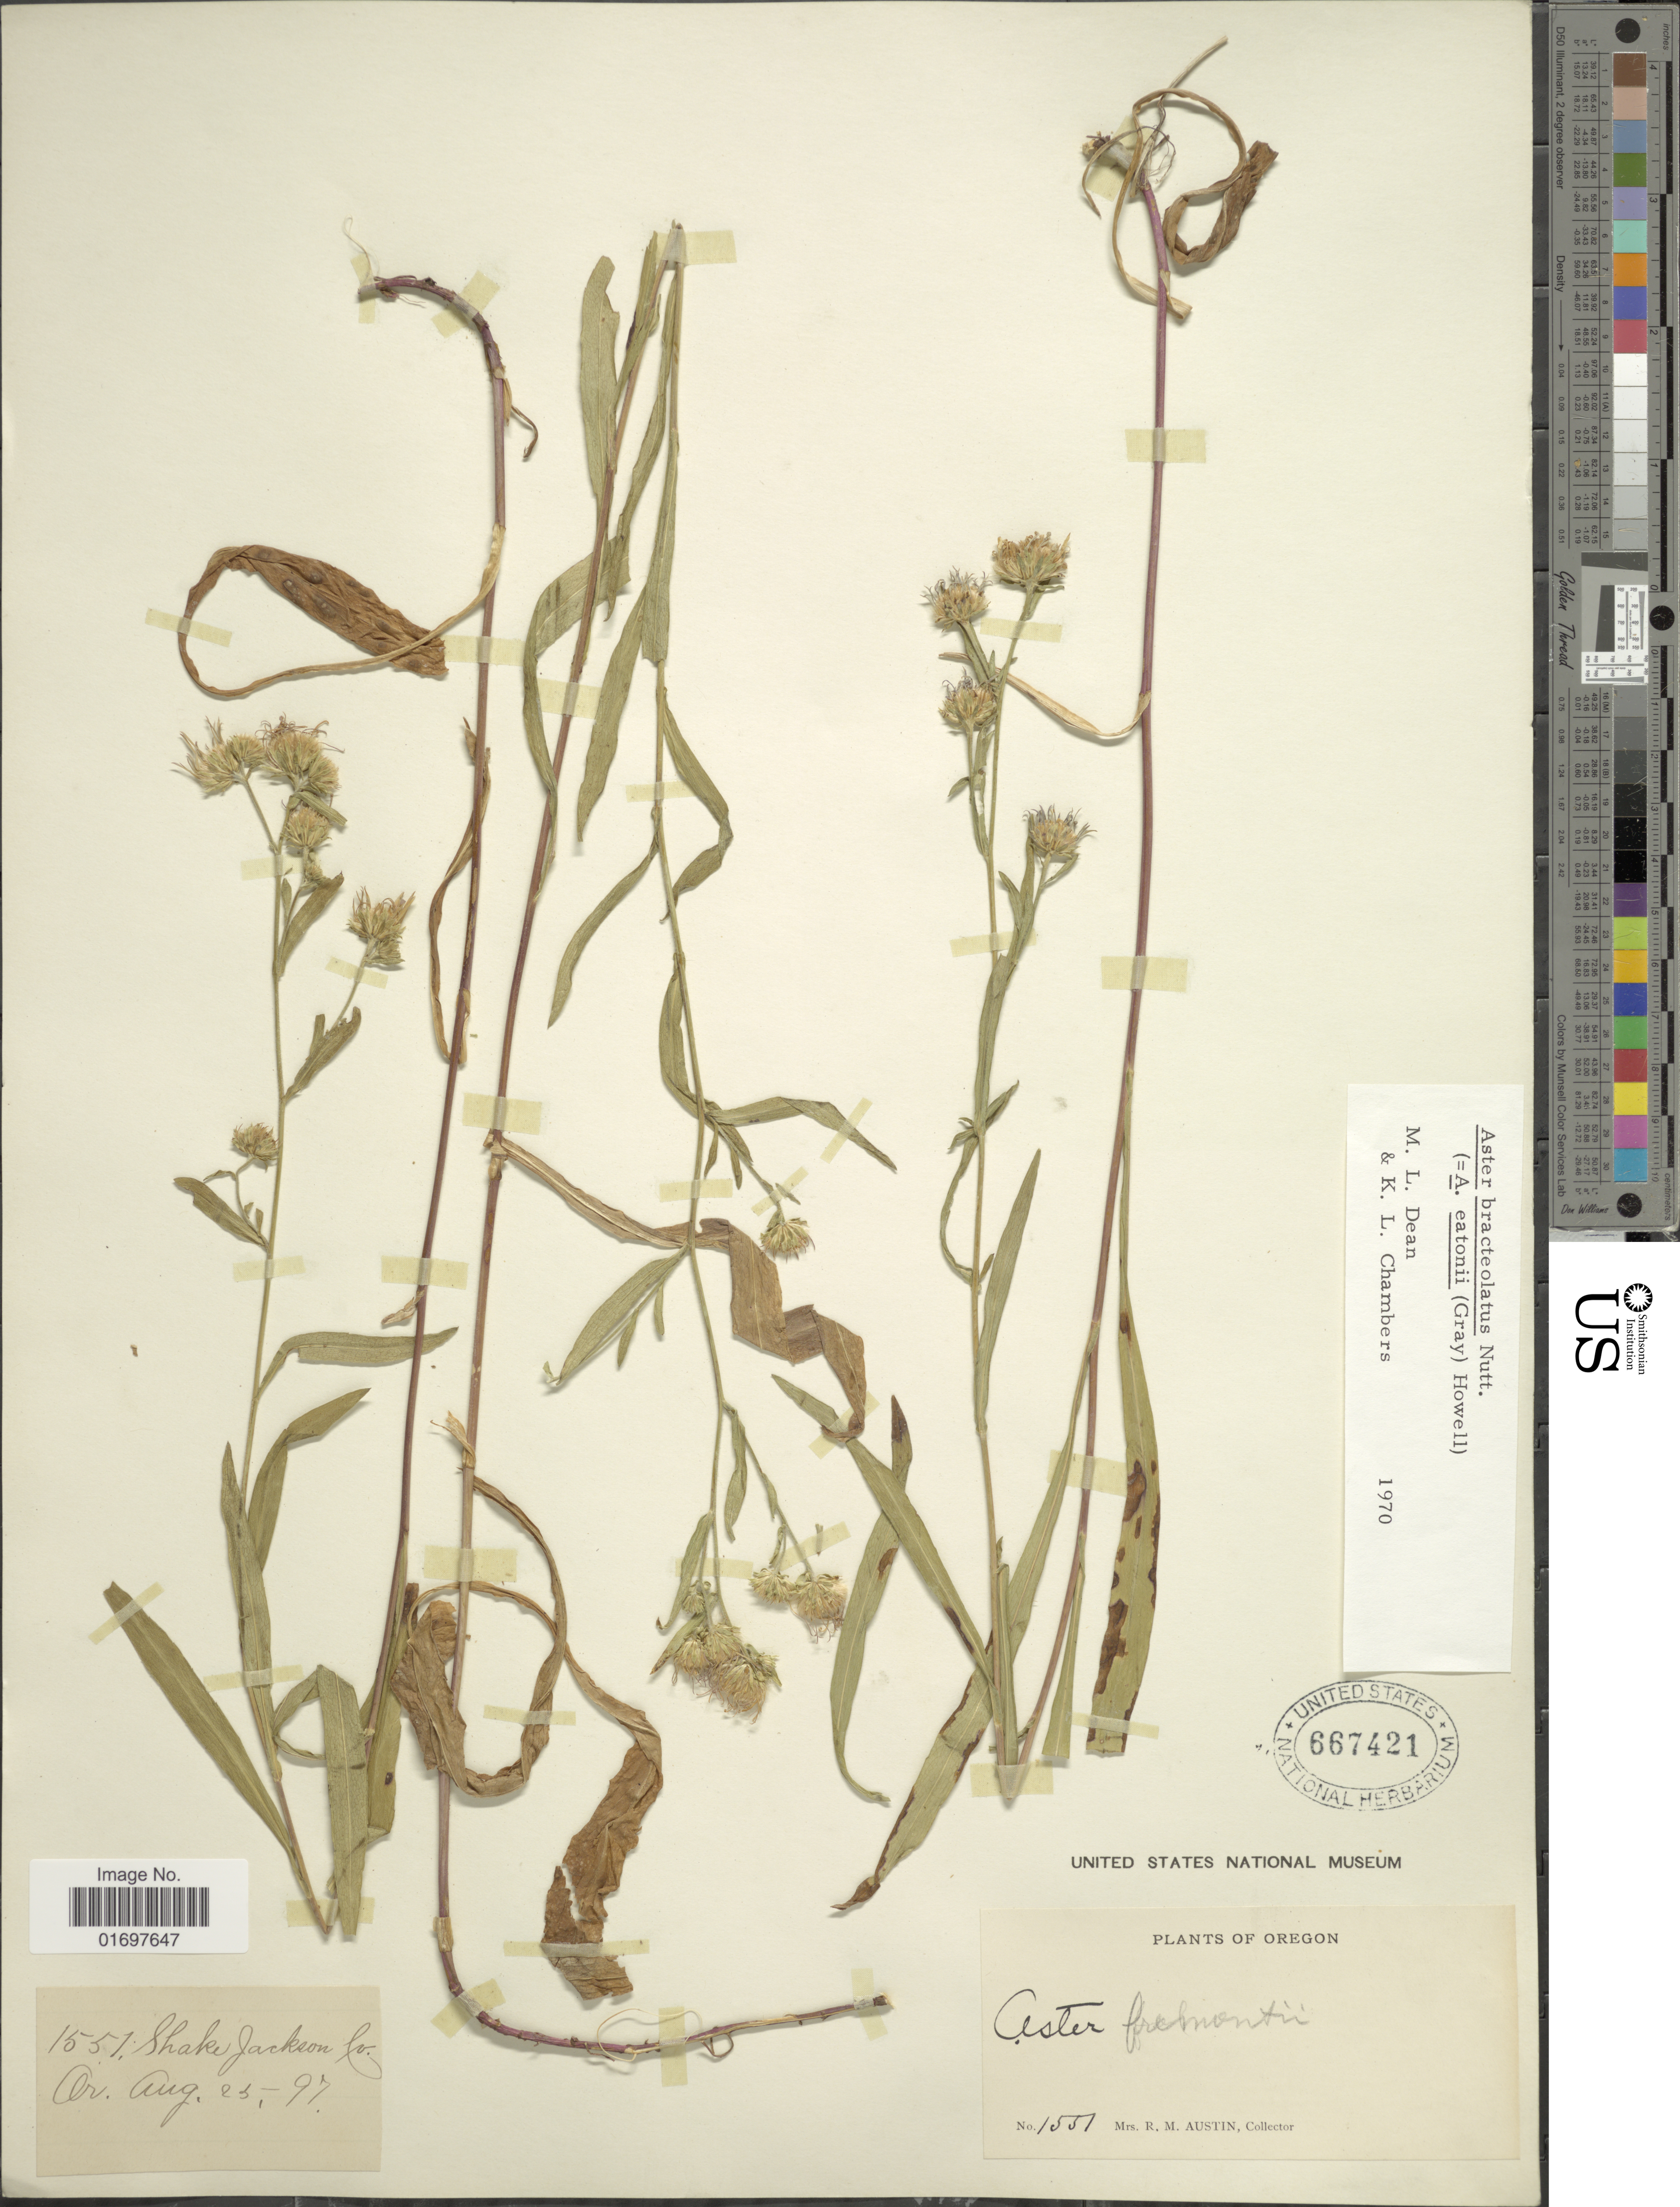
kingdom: Plantae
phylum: Tracheophyta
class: Magnoliopsida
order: Asterales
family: Asteraceae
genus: Symphyotrichum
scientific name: Symphyotrichum bracteolatum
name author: (Nutt.) G.L. Nesom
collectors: R. Austin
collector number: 1551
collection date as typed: Transcribed d/m/y: 25/8/97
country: United States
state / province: Oregon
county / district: Jackson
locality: Shake Jackson Co. Oregon.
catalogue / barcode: US 667421